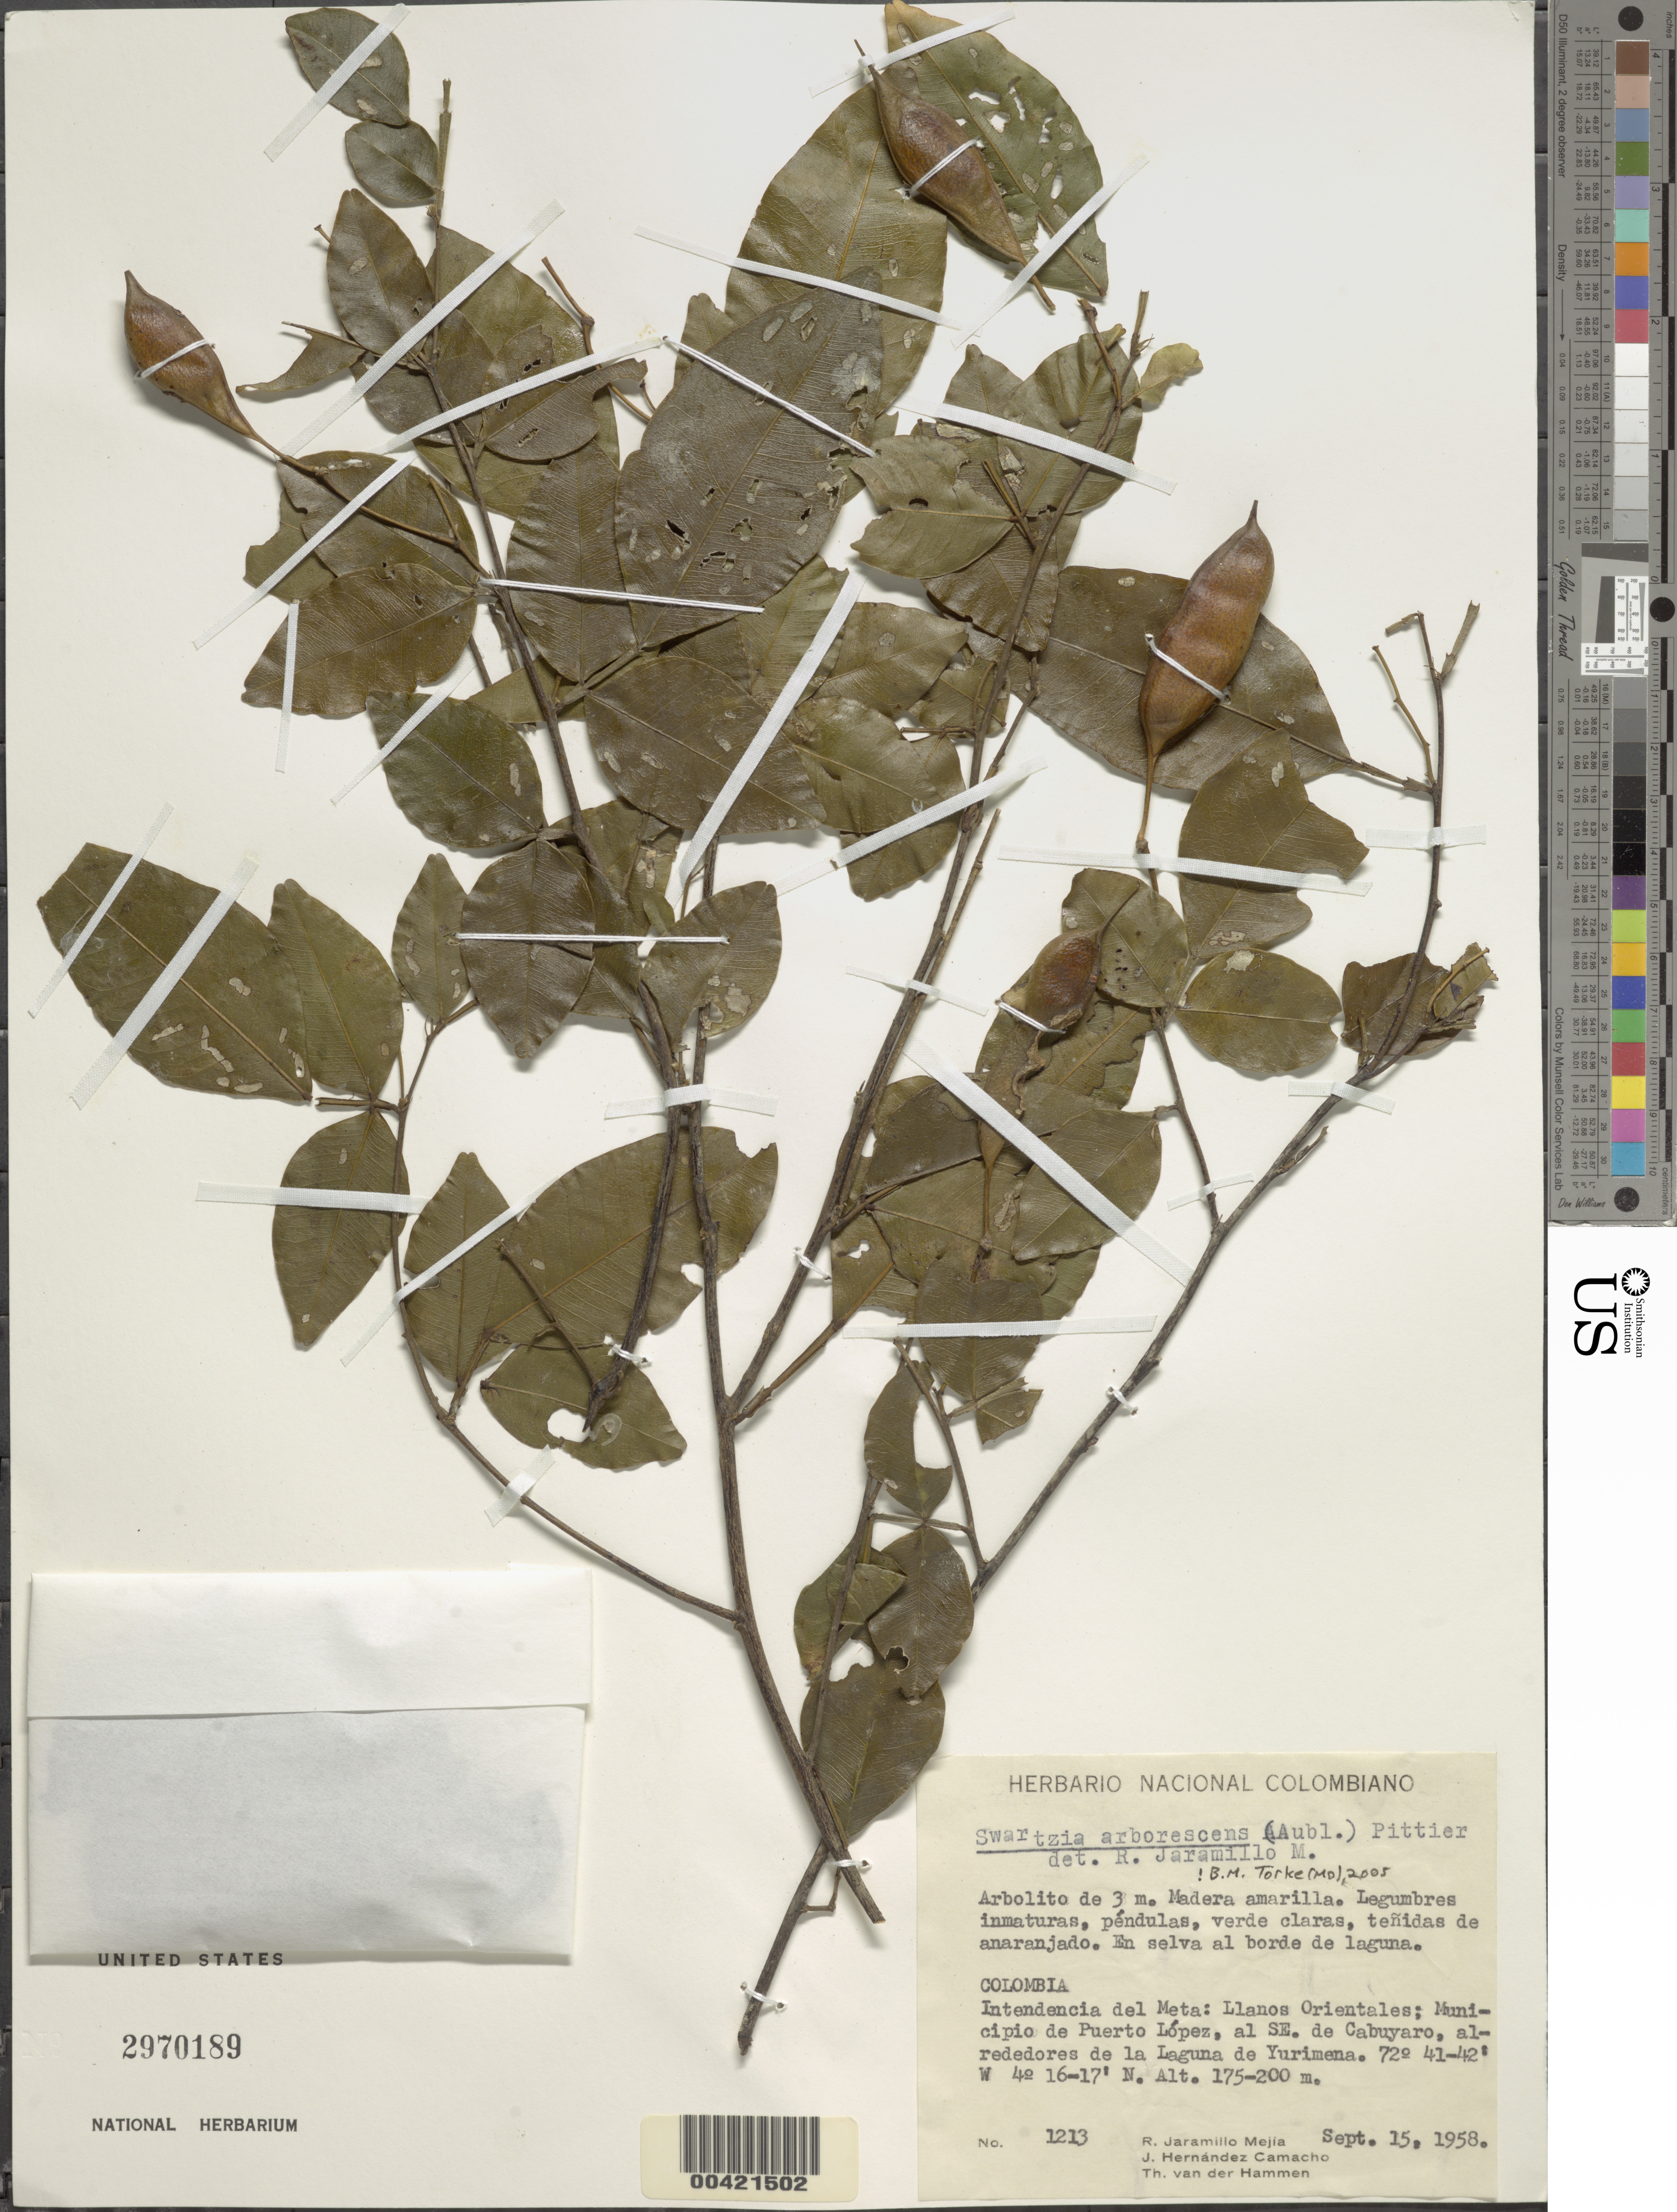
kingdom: Plantae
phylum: Tracheophyta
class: Magnoliopsida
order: Fabales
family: Fabaceae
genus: Swartzia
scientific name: Swartzia arborescens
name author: (Aubl.) Pittier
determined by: Jaramillo Mejía, R.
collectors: R. Jaramillo M., J. Hernández C. & T. Hammen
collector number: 1213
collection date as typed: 15 Sep 1958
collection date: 1958-09-15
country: Colombia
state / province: Meta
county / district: Puerto López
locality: Cabuyaro, SE of ; Llanos Oriental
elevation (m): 175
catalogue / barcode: US 2970189